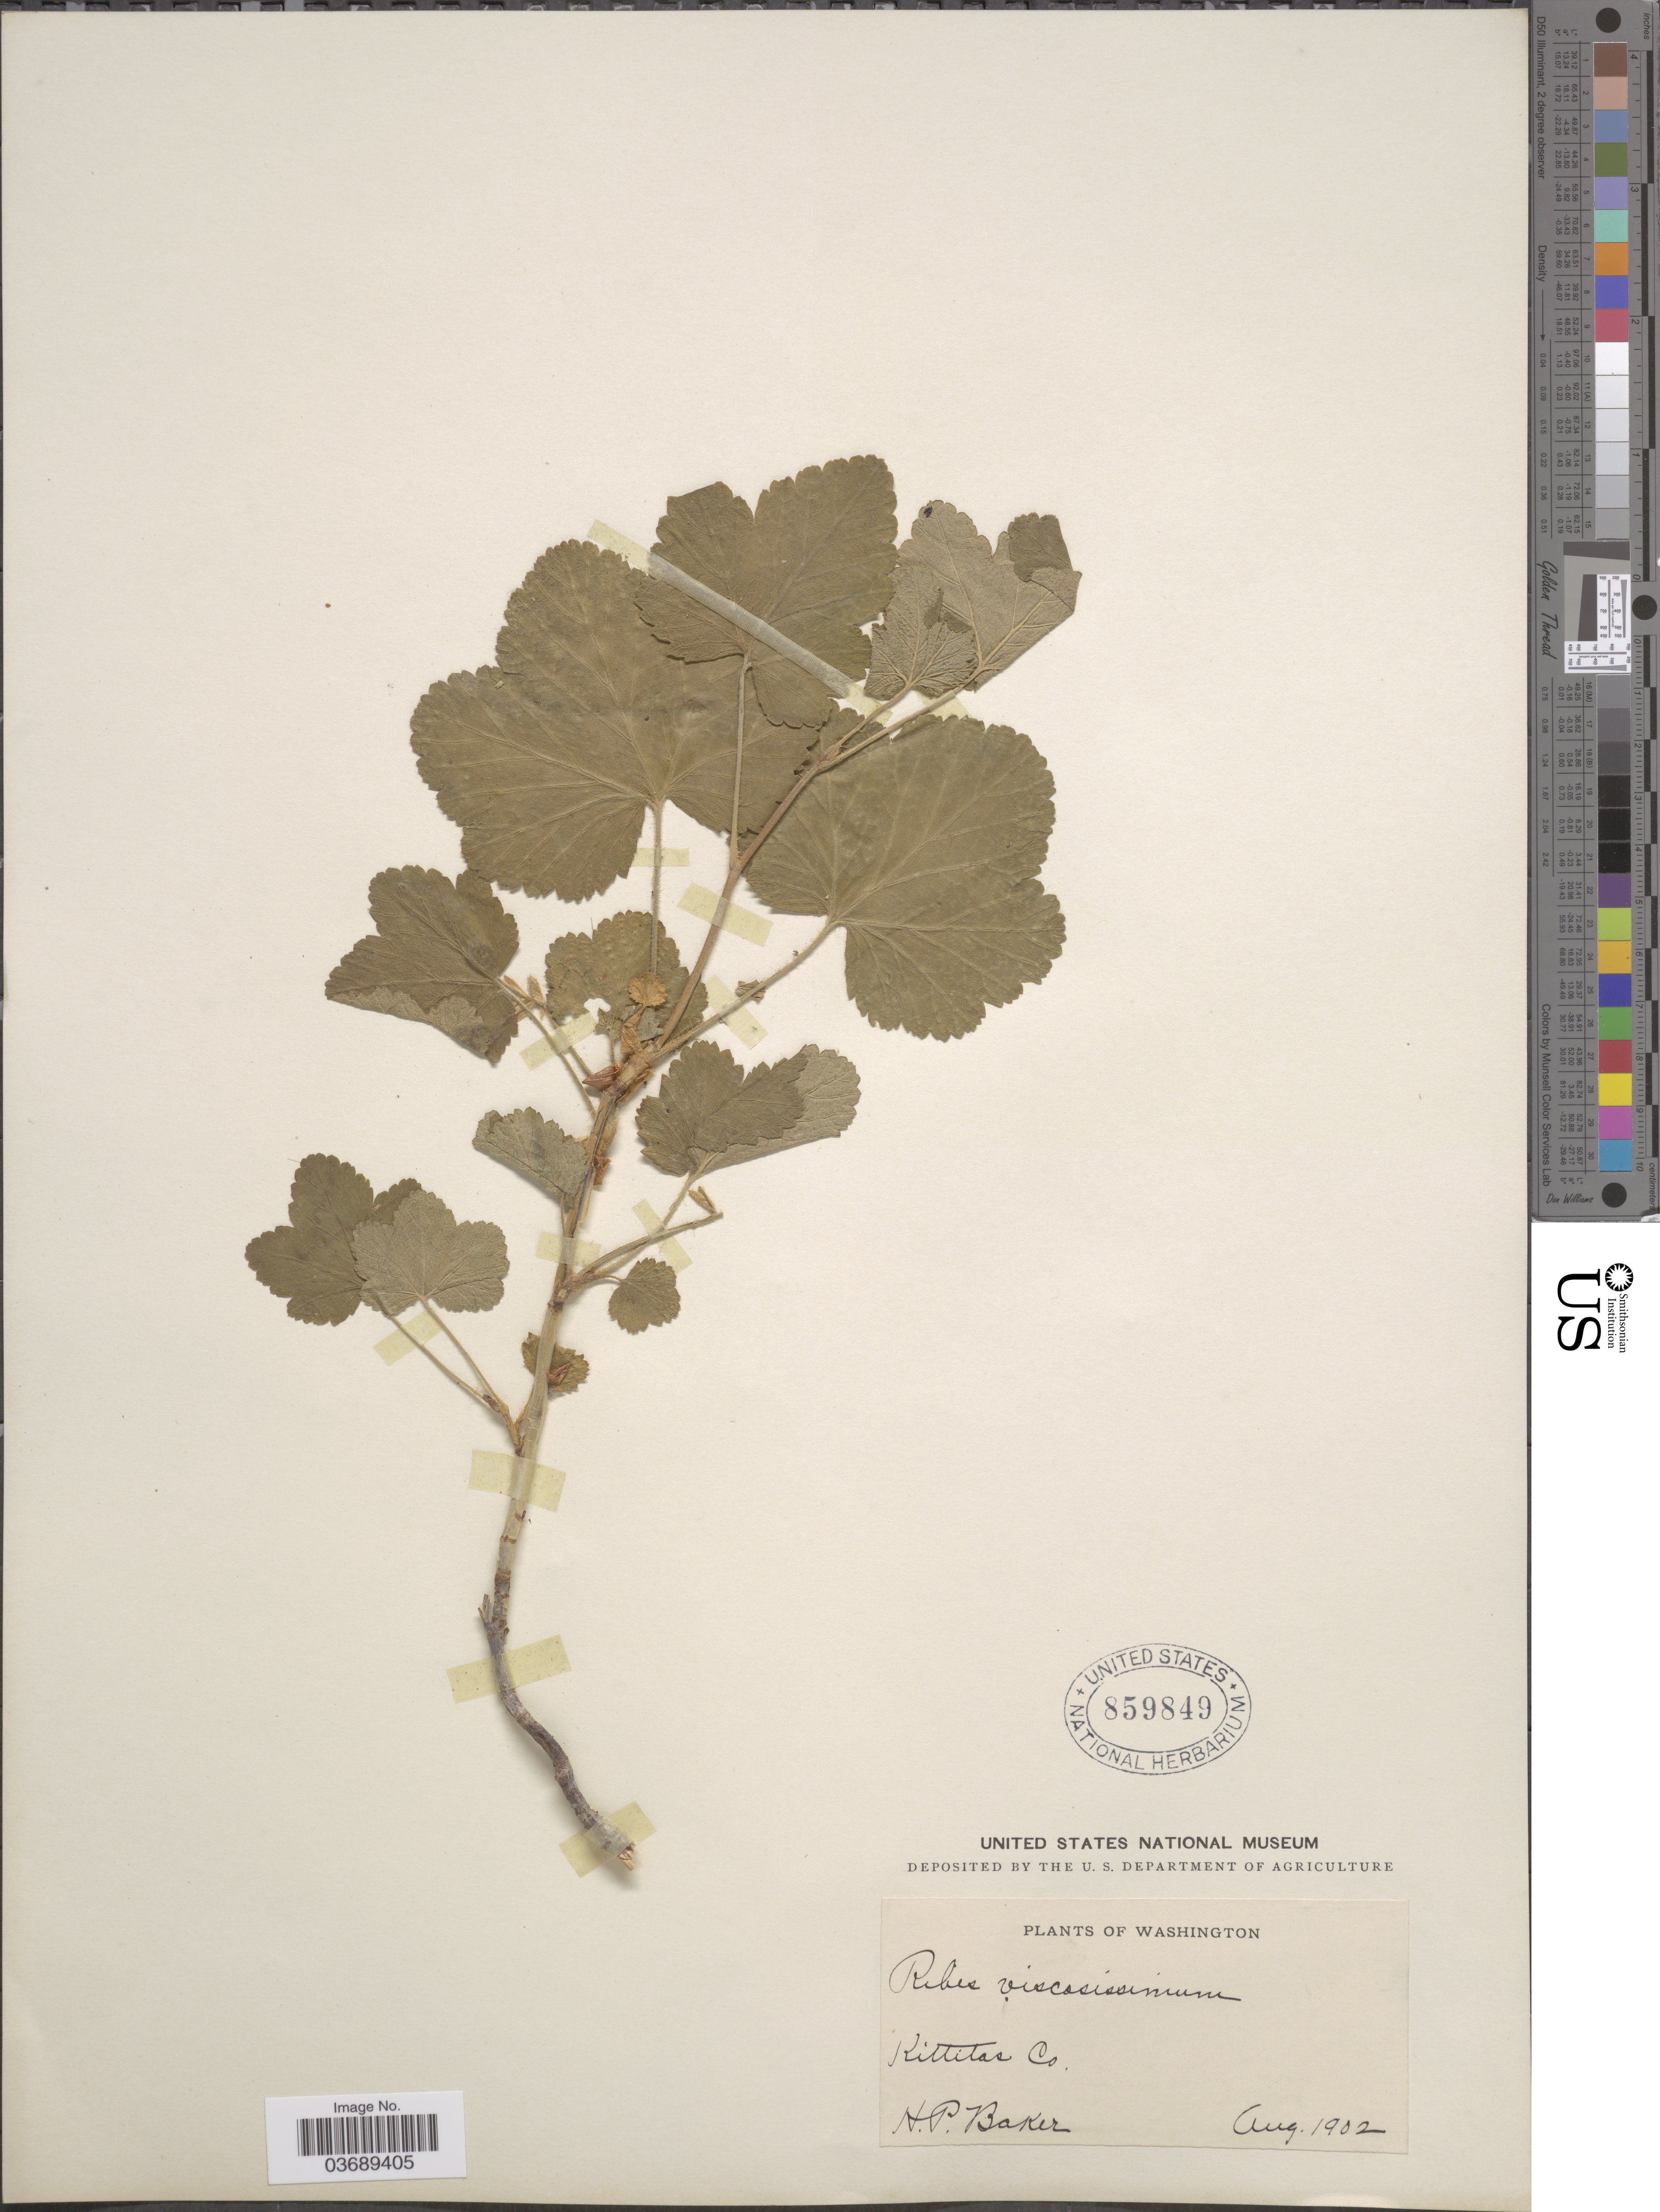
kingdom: Plantae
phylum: Tracheophyta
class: Magnoliopsida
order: Saxifragales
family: Grossulariaceae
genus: Ribes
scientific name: Ribes viscosissimum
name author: Pursh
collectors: H. P. Baker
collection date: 1902-08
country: United States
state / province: Washington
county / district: Kittitas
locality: Kittitas Co.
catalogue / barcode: US 859849